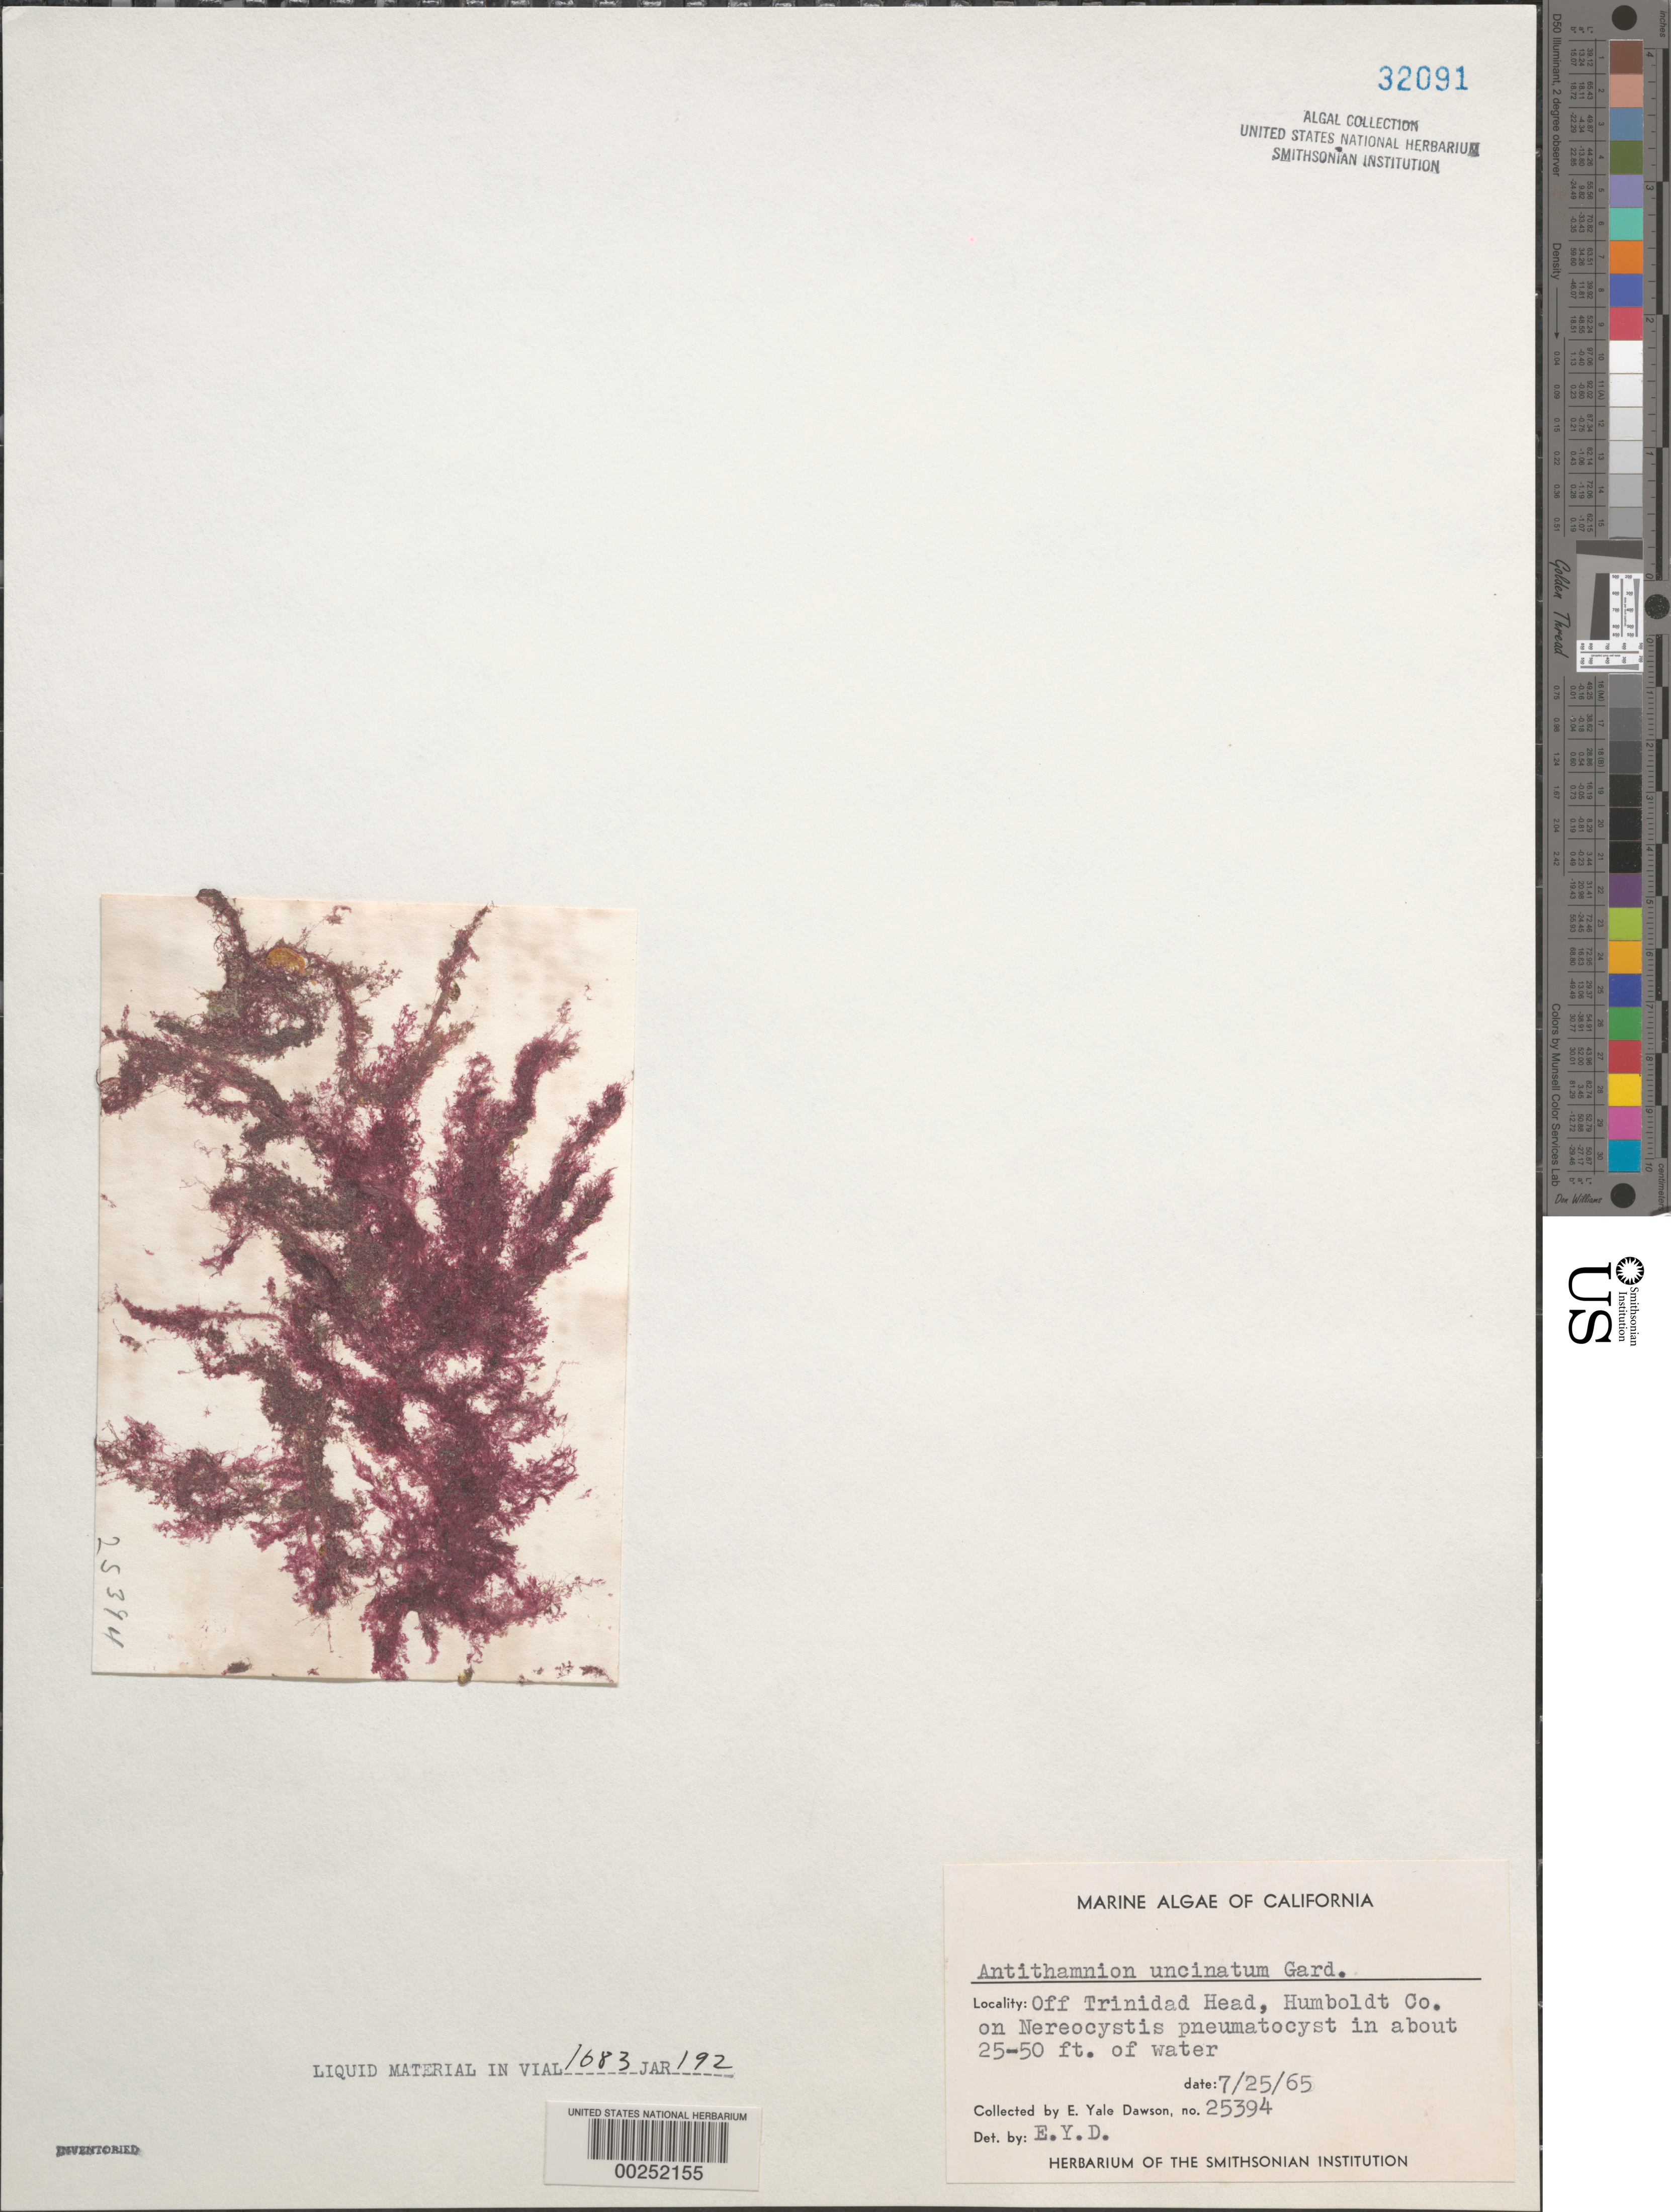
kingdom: Plantae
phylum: Rhodophyta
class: Florideophyceae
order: Ceramiales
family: Ceramiaceae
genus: Antithamnionella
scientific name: Antithamnionella pacifica var. uncinata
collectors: E. Y. Dawson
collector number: EYD 25394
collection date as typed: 25 Jul 1965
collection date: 1965-07-25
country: United States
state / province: California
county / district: Humboldt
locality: Off Trinidad Head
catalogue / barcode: US 32091